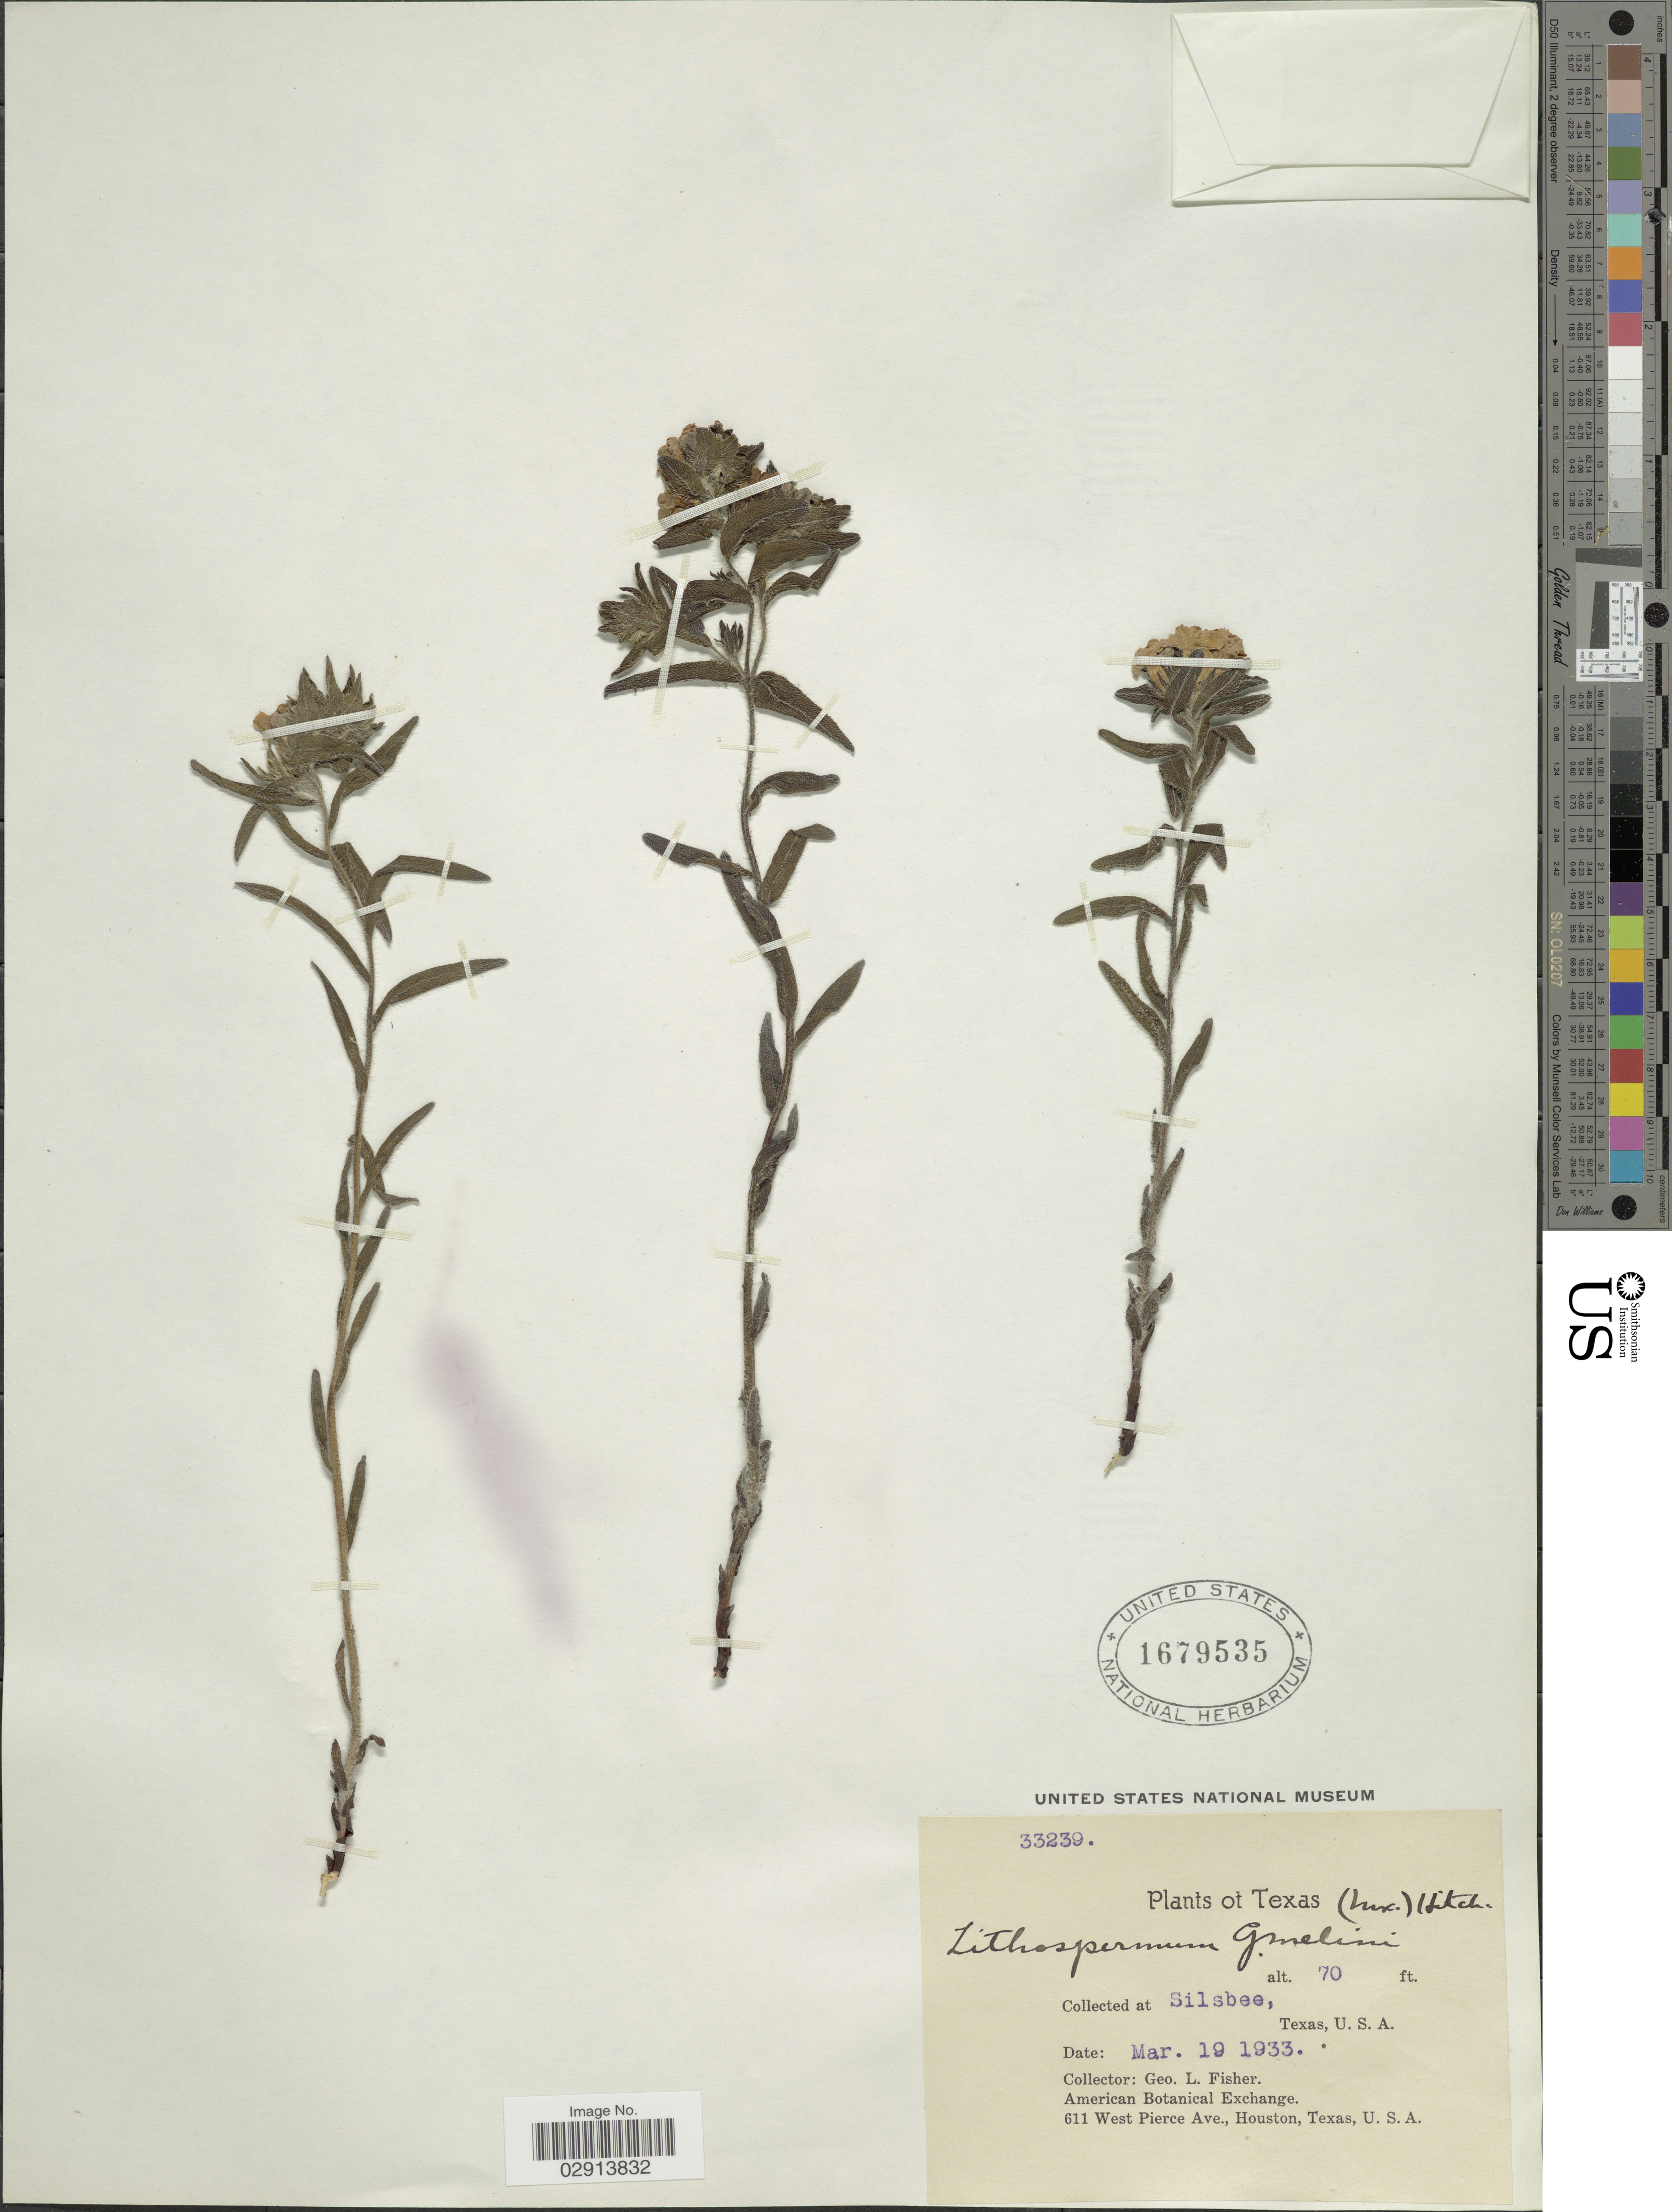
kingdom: Plantae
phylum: Tracheophyta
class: Magnoliopsida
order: Boraginales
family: Boraginaceae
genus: Lithospermum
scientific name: Lithospermum caroliniense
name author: (J.F. Gmel.) MacMill.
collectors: G. L. Fisher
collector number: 33239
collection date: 1933-03-19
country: United States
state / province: Texas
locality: At Silsbee.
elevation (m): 21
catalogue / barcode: US 1679535